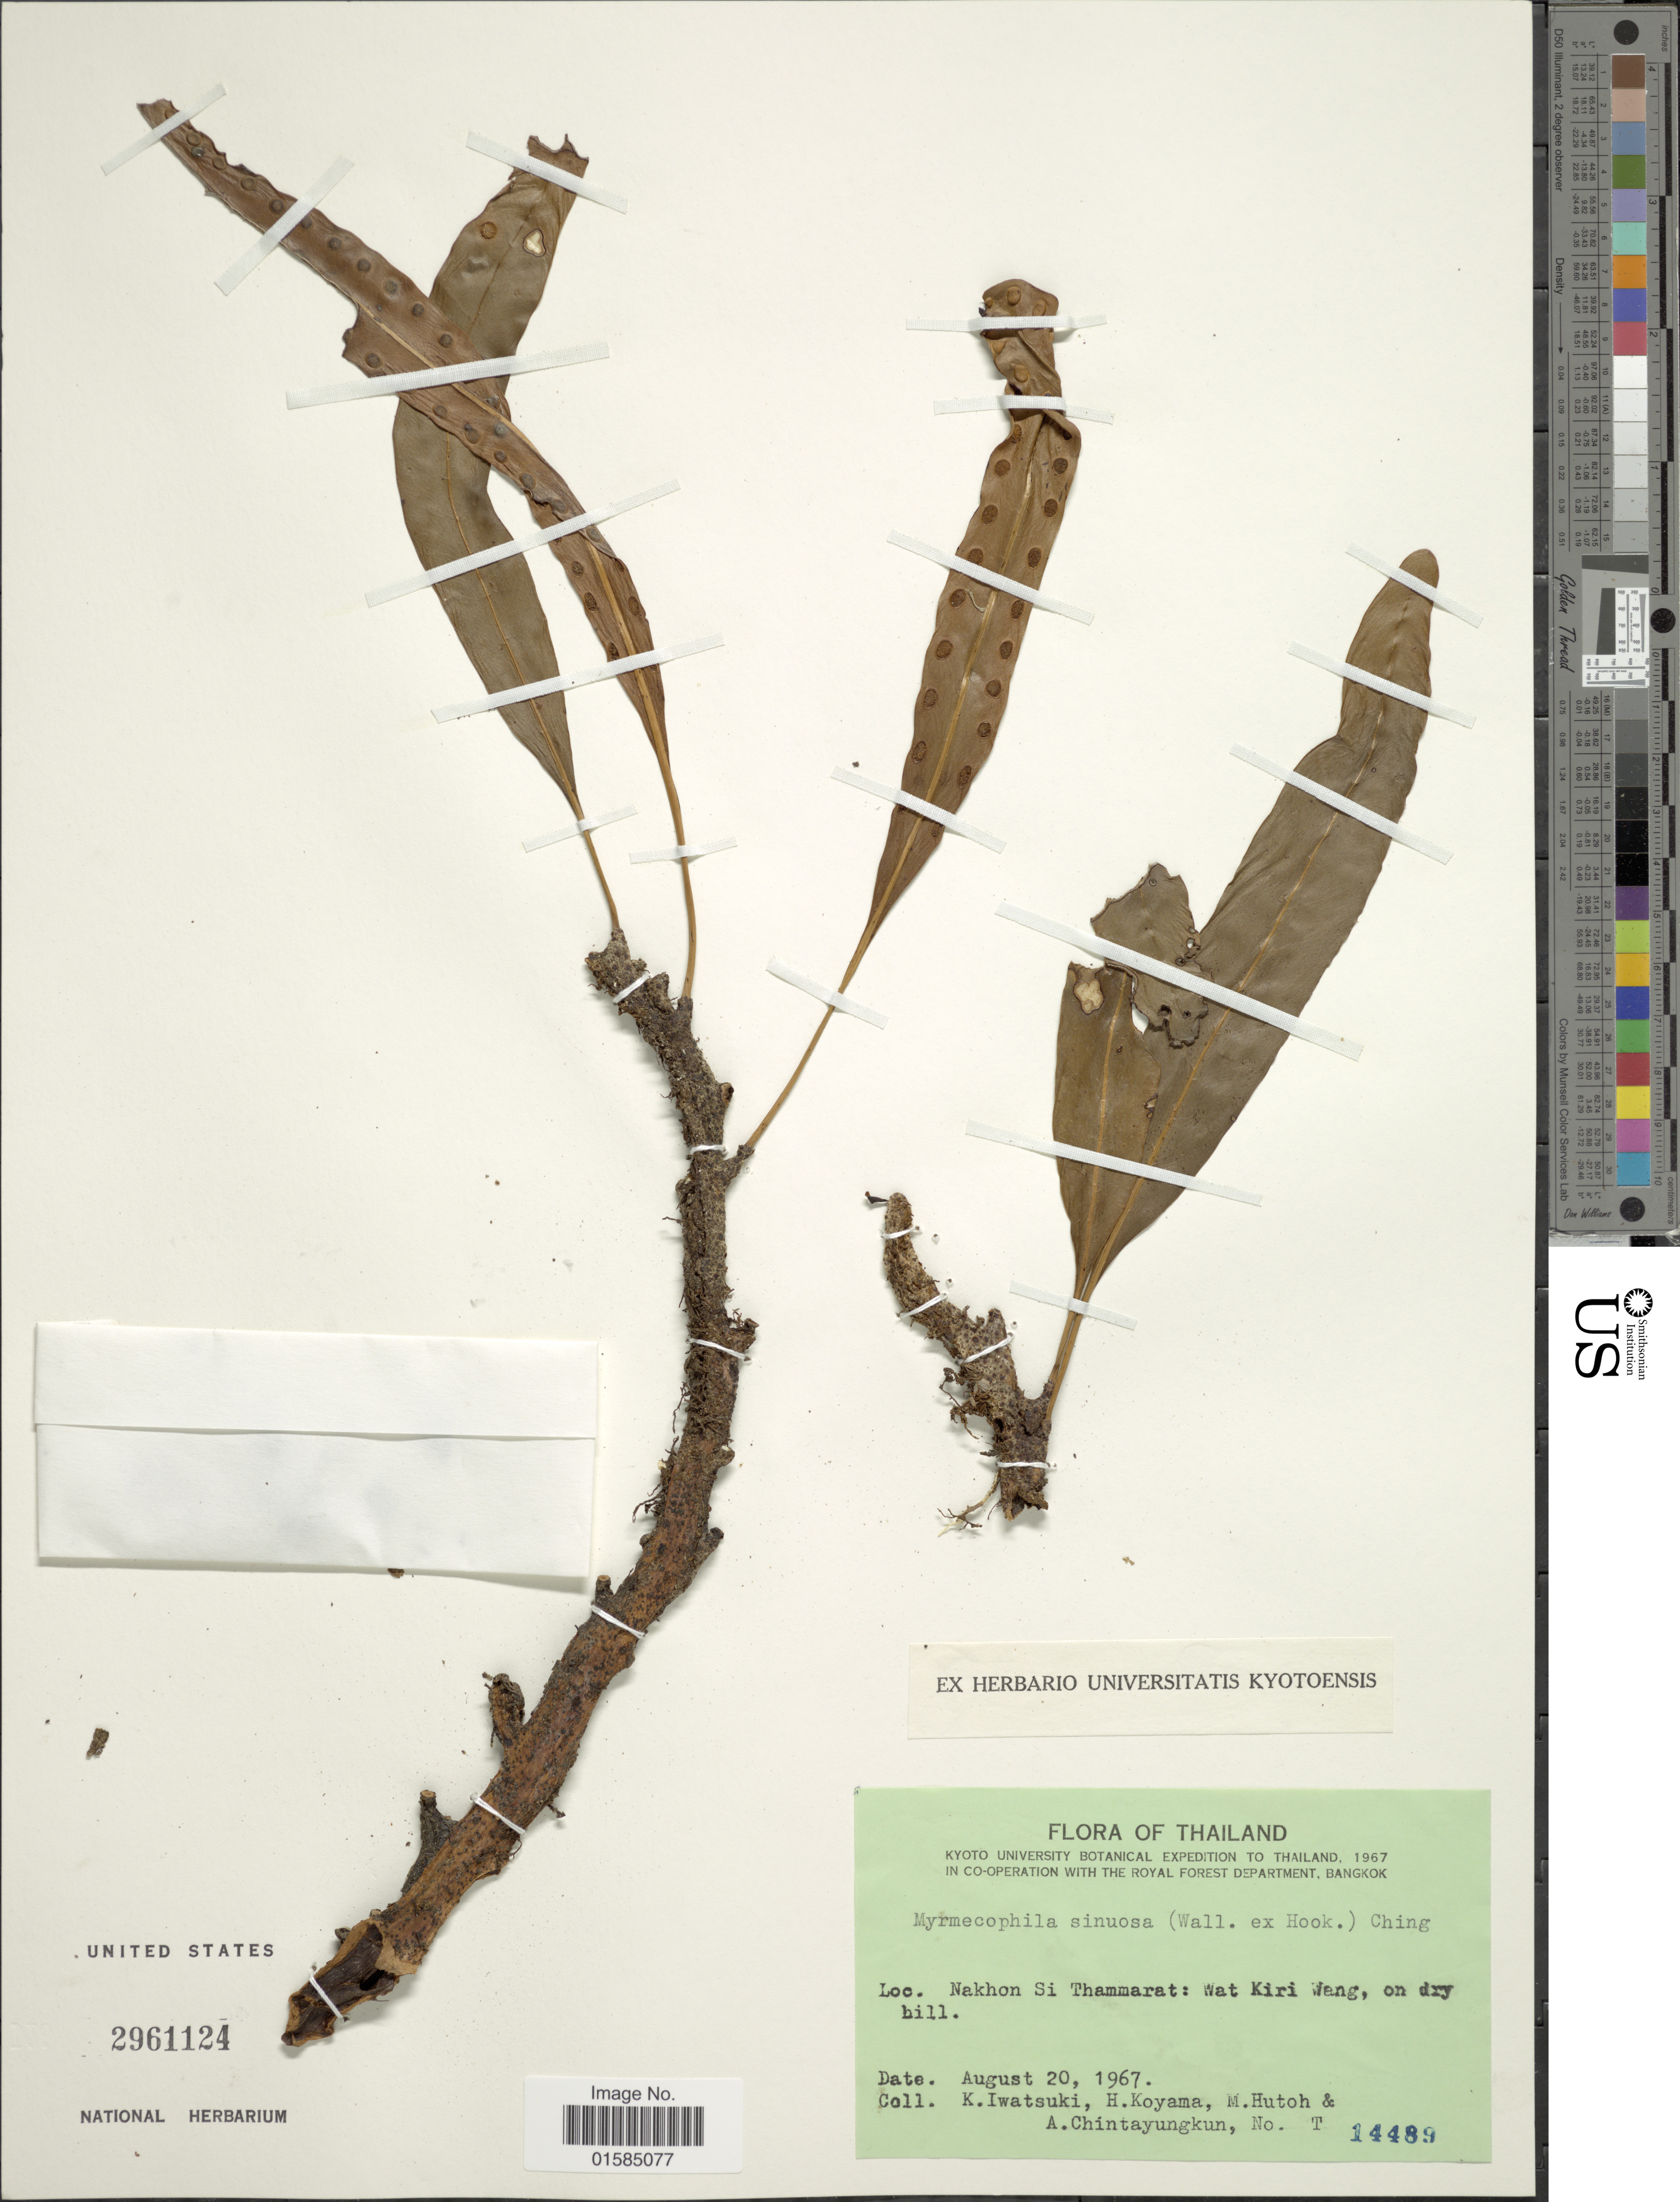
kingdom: Plantae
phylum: Tracheophyta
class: Polypodiopsida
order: Polypodiales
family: Polypodiaceae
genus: Lecanopteris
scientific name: Lecanopteris sinuosa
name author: (Wall. ex Hook.) Copel.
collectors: K. Iwatsuki, H. Koyama, M. Hutoh & A. Chintayungkun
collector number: T 14489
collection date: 1967-08-20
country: Thailand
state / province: Nakhon Si Thammarat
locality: Thailand, Nakhon Si Thammarat: Wat Kiri Wang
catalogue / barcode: US 2961124